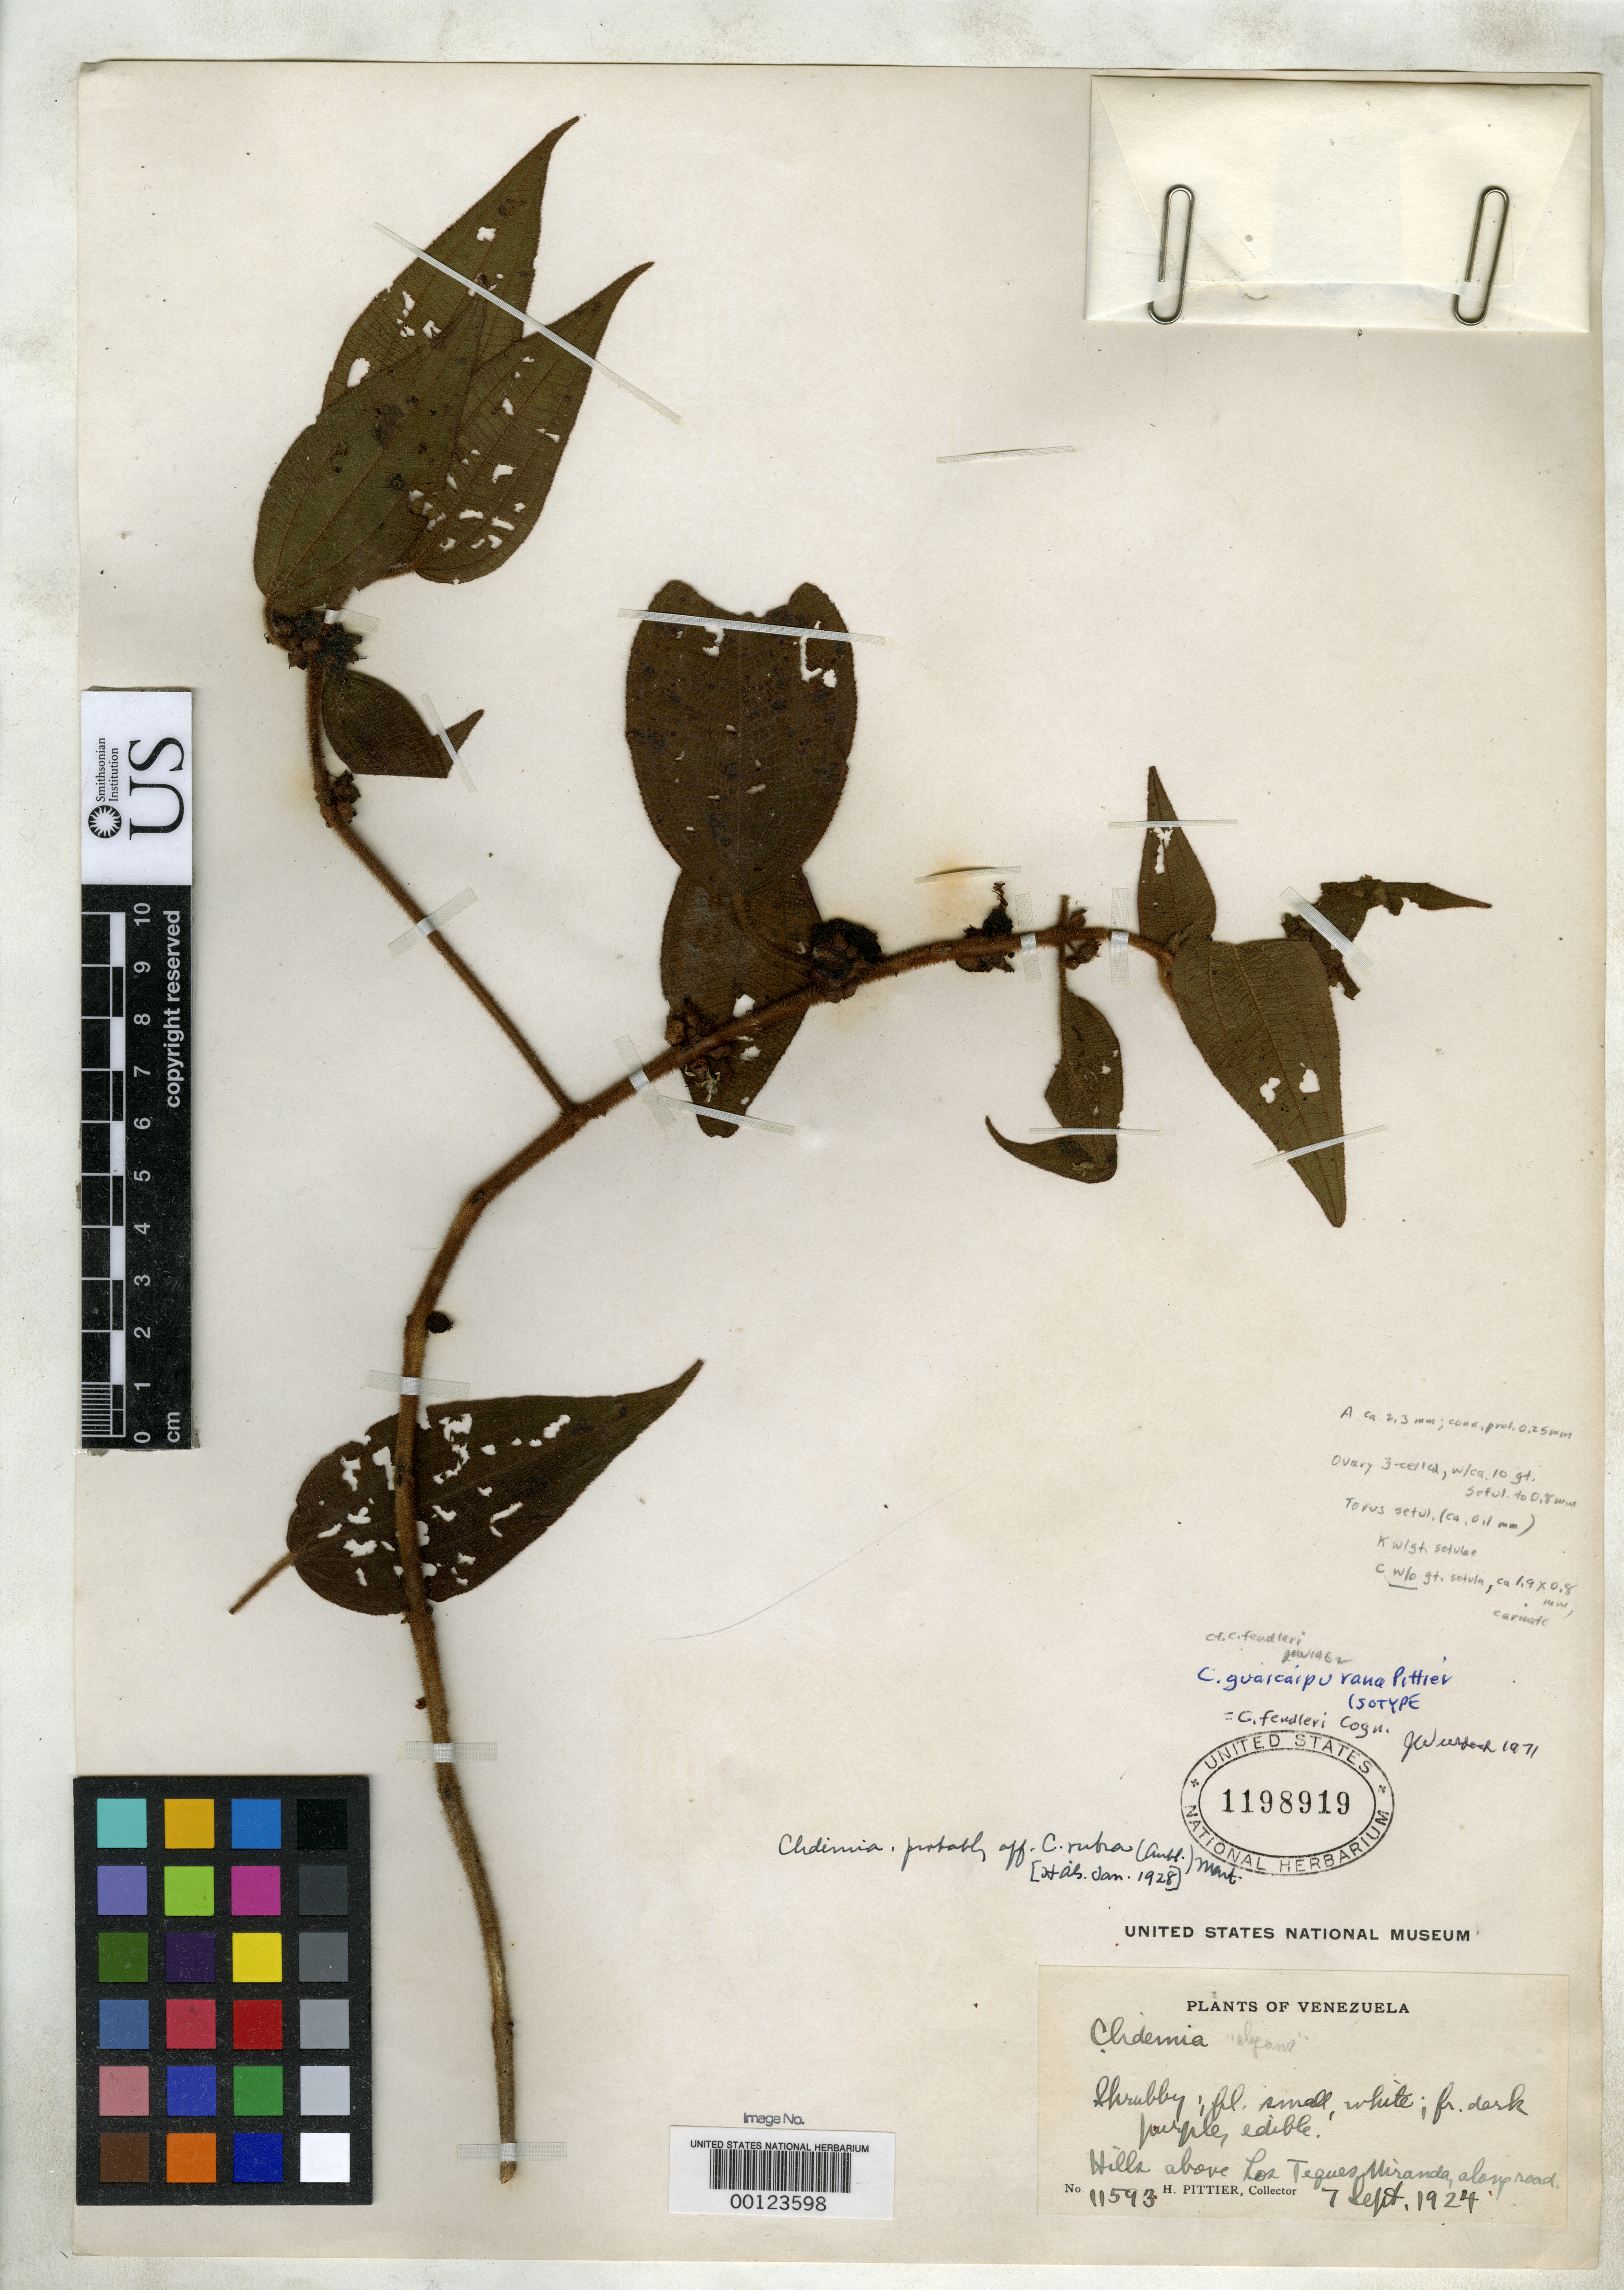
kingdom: Plantae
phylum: Tracheophyta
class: Magnoliopsida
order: Myrtales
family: Melastomataceae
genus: Clidemia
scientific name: Clidemia guaicaipurana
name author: Pittier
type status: Isotype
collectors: H. F. Pittier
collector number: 11593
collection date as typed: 07 Sep 1924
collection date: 1924-09-07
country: Venezuela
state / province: Miranda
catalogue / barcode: US 1198919